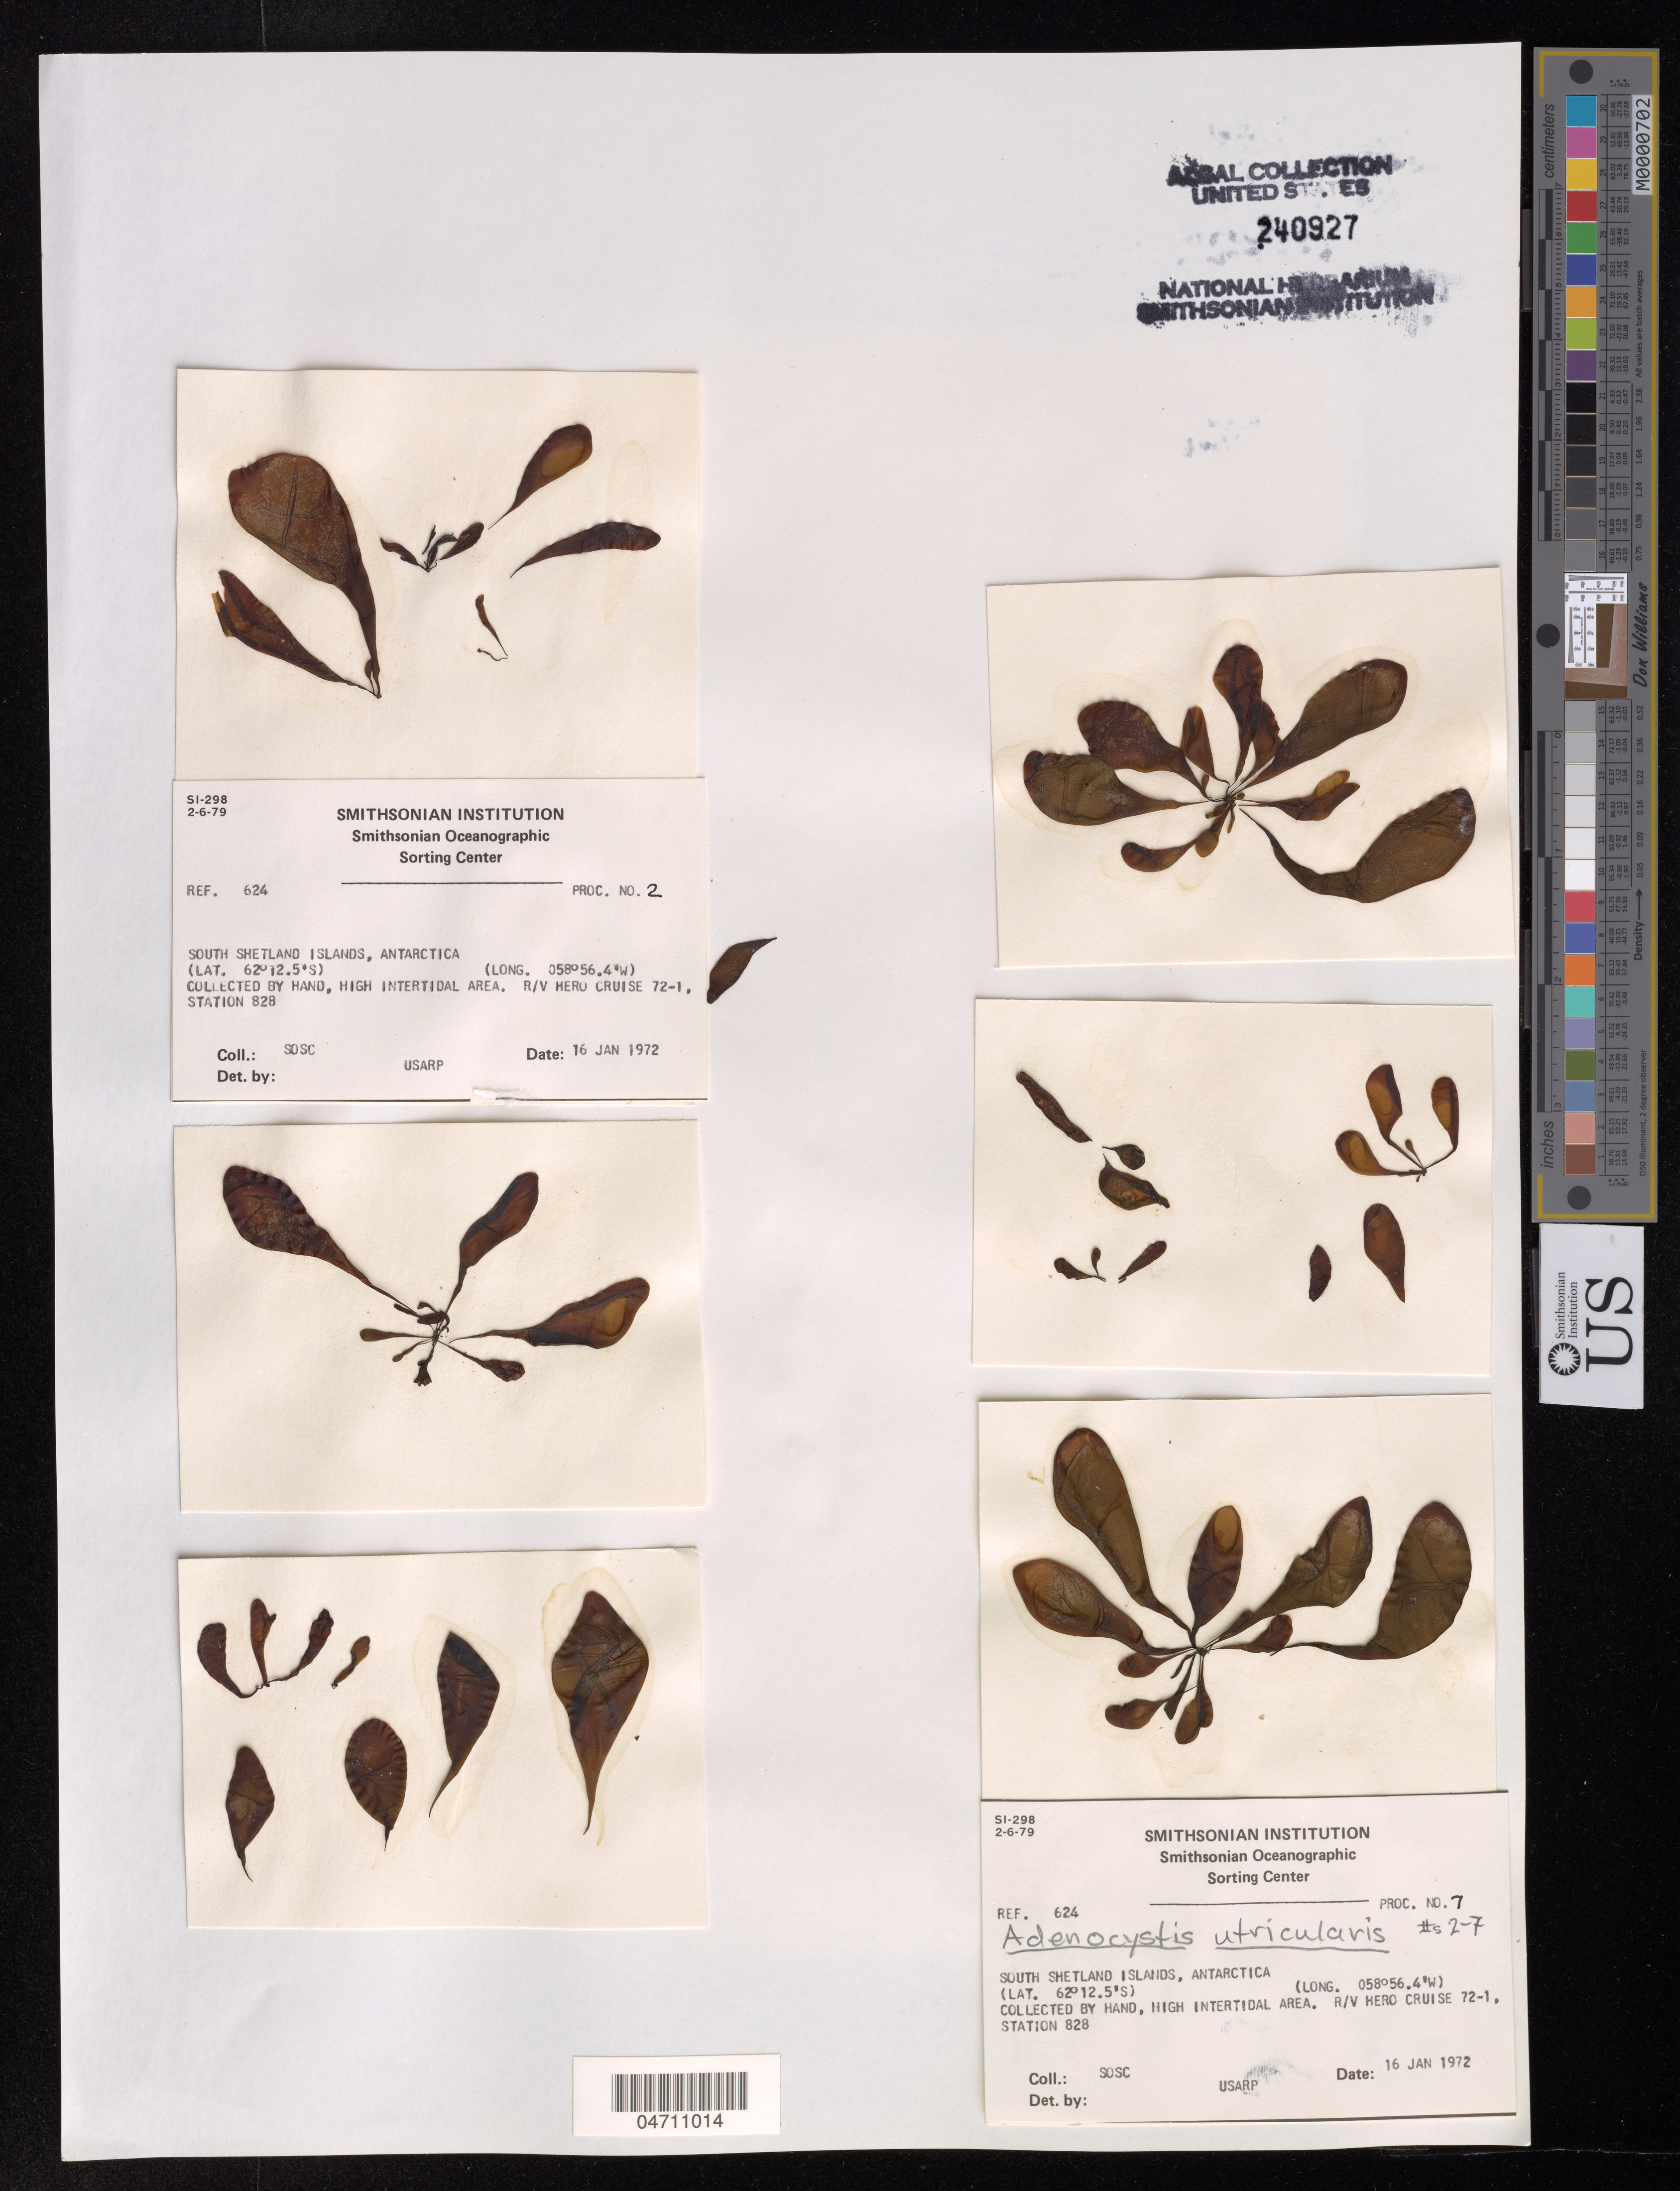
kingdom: Chromista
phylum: Ochrophyta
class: Phaeophyceae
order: Ectocarpales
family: Adenocystaceae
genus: Adenocystis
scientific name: Adenocystis utricularis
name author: (Bory) Skottsberg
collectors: SOSC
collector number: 624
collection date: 1972-01-16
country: Antarctica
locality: South Shetland Islands.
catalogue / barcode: US 240927